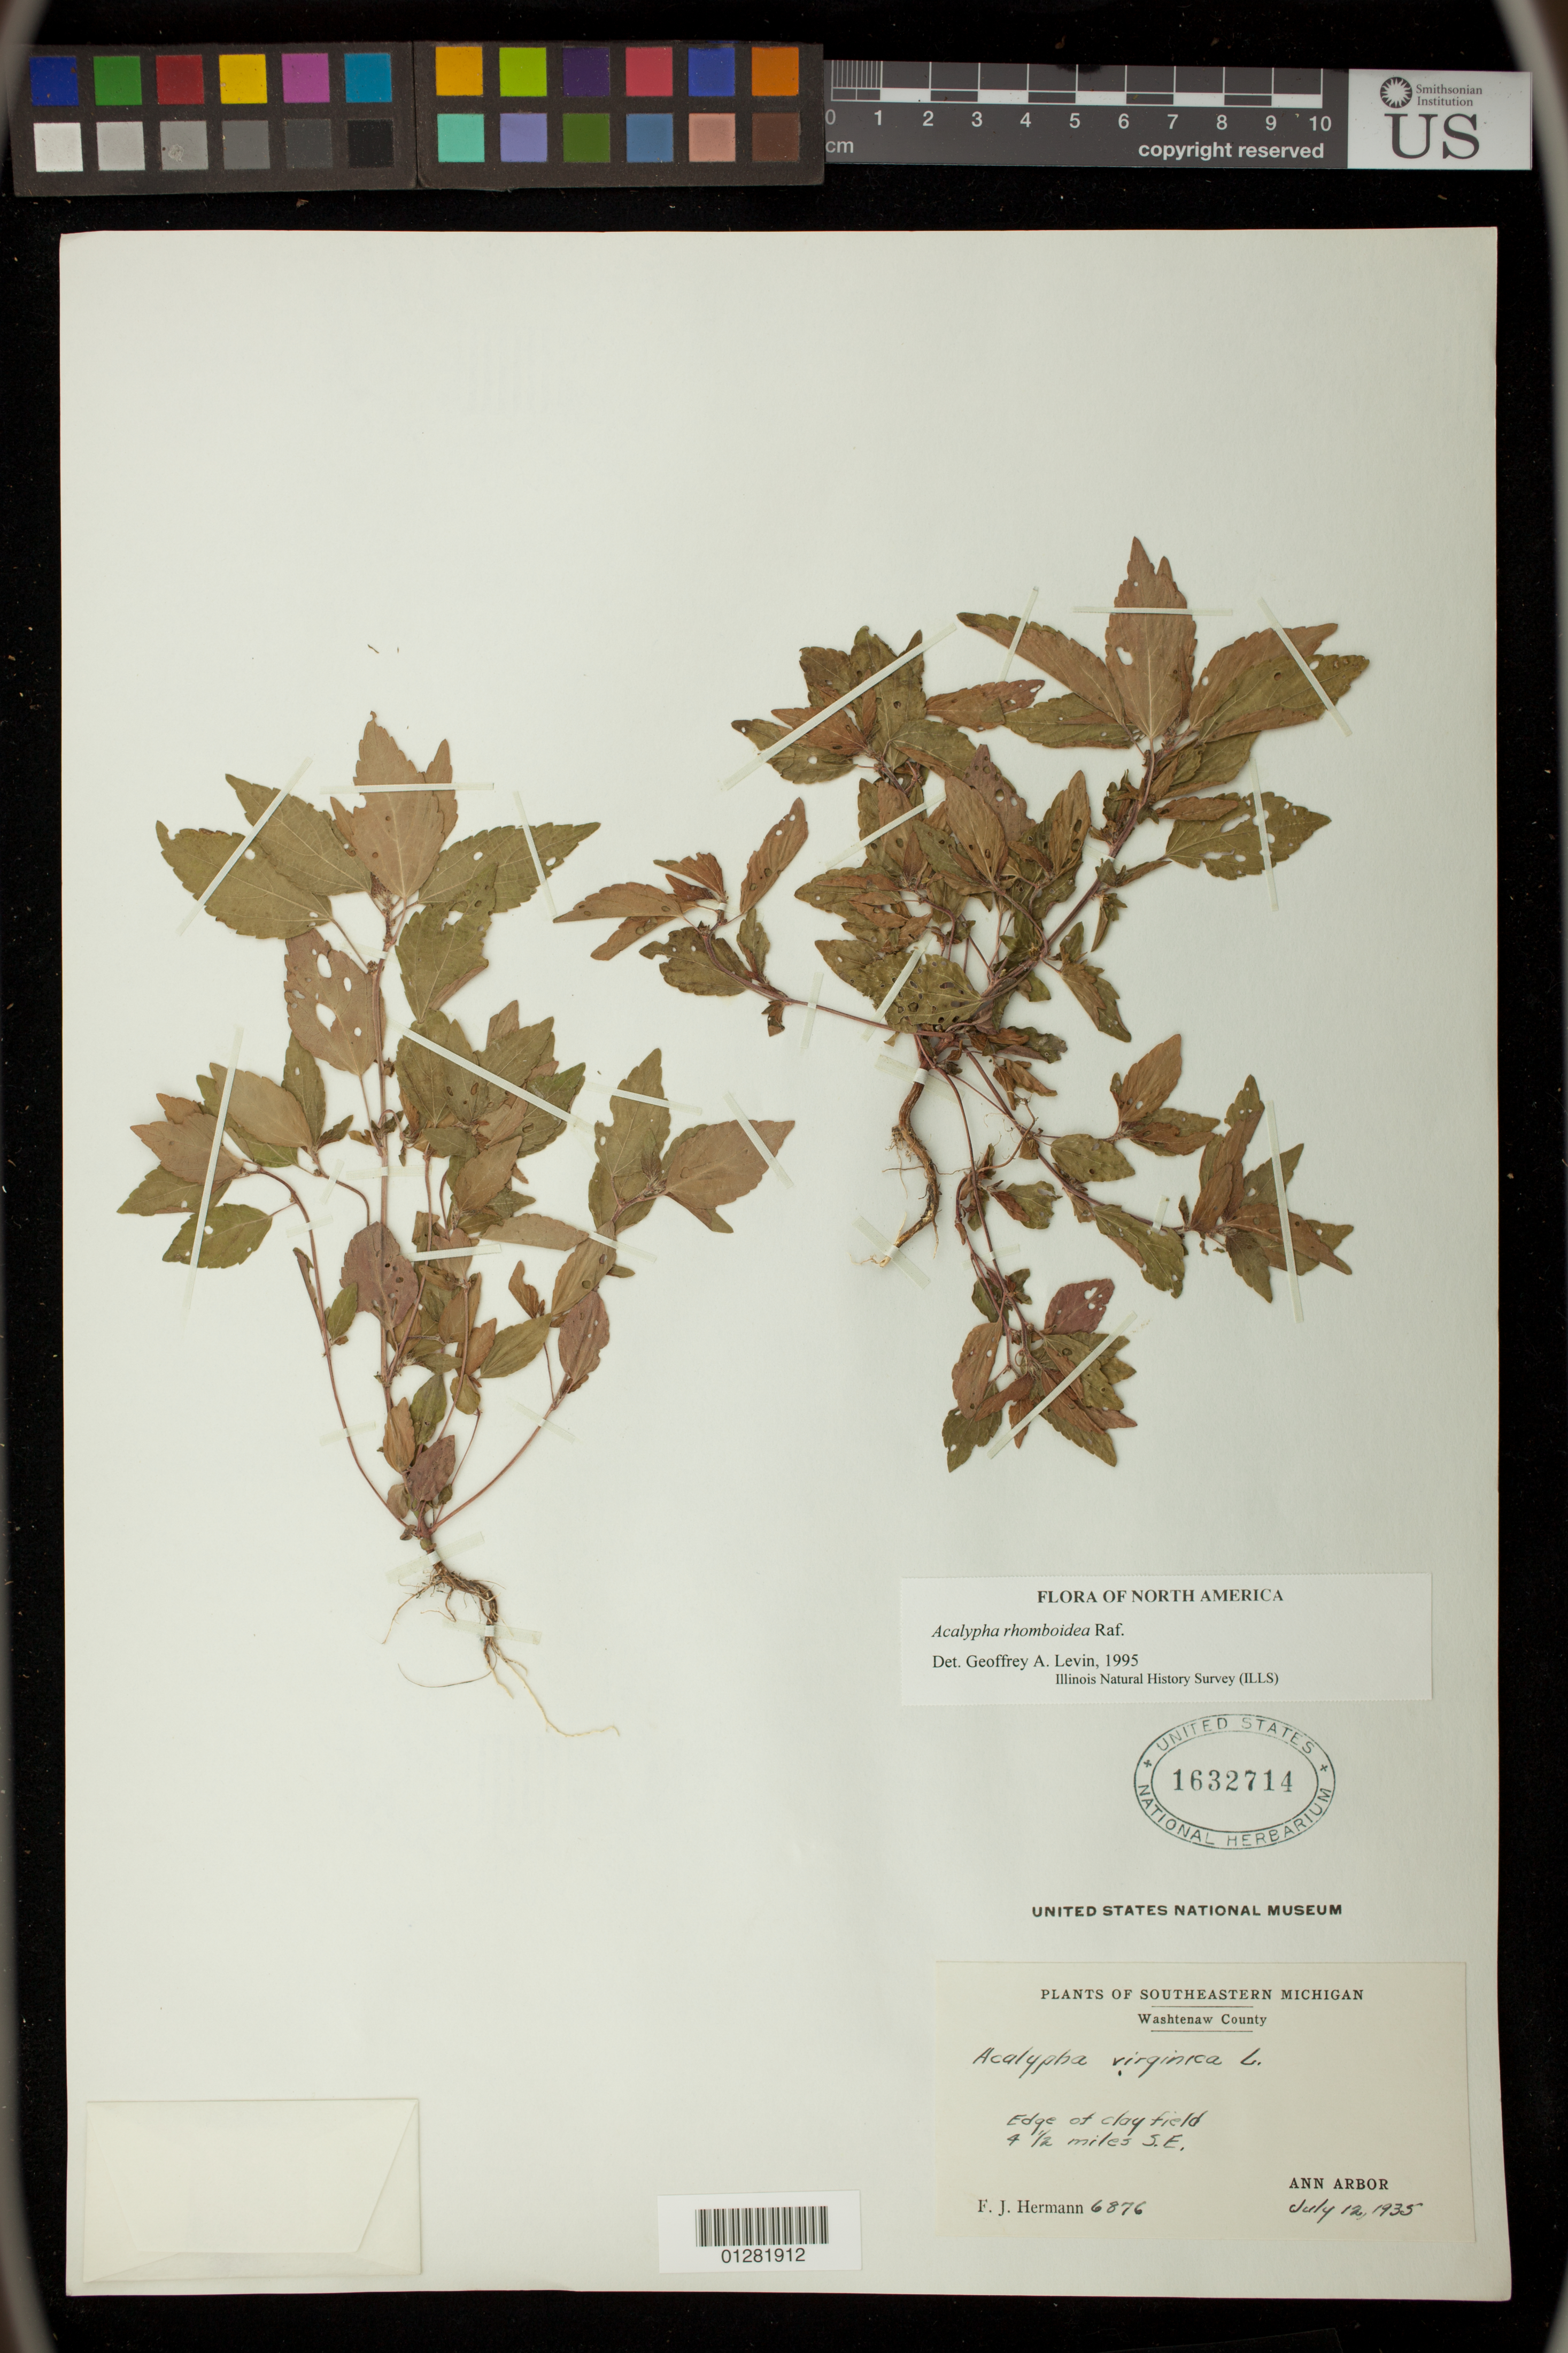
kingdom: Plantae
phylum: Tracheophyta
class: Magnoliopsida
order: Malpighiales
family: Euphorbiaceae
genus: Acalypha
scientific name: Acalypha rhomboidea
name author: Raf.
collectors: F. J. Hermann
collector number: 6876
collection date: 1935-07-12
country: United States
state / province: Michigan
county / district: Washtenaw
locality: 4 1/2 miles S. E.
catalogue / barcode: US 1632714